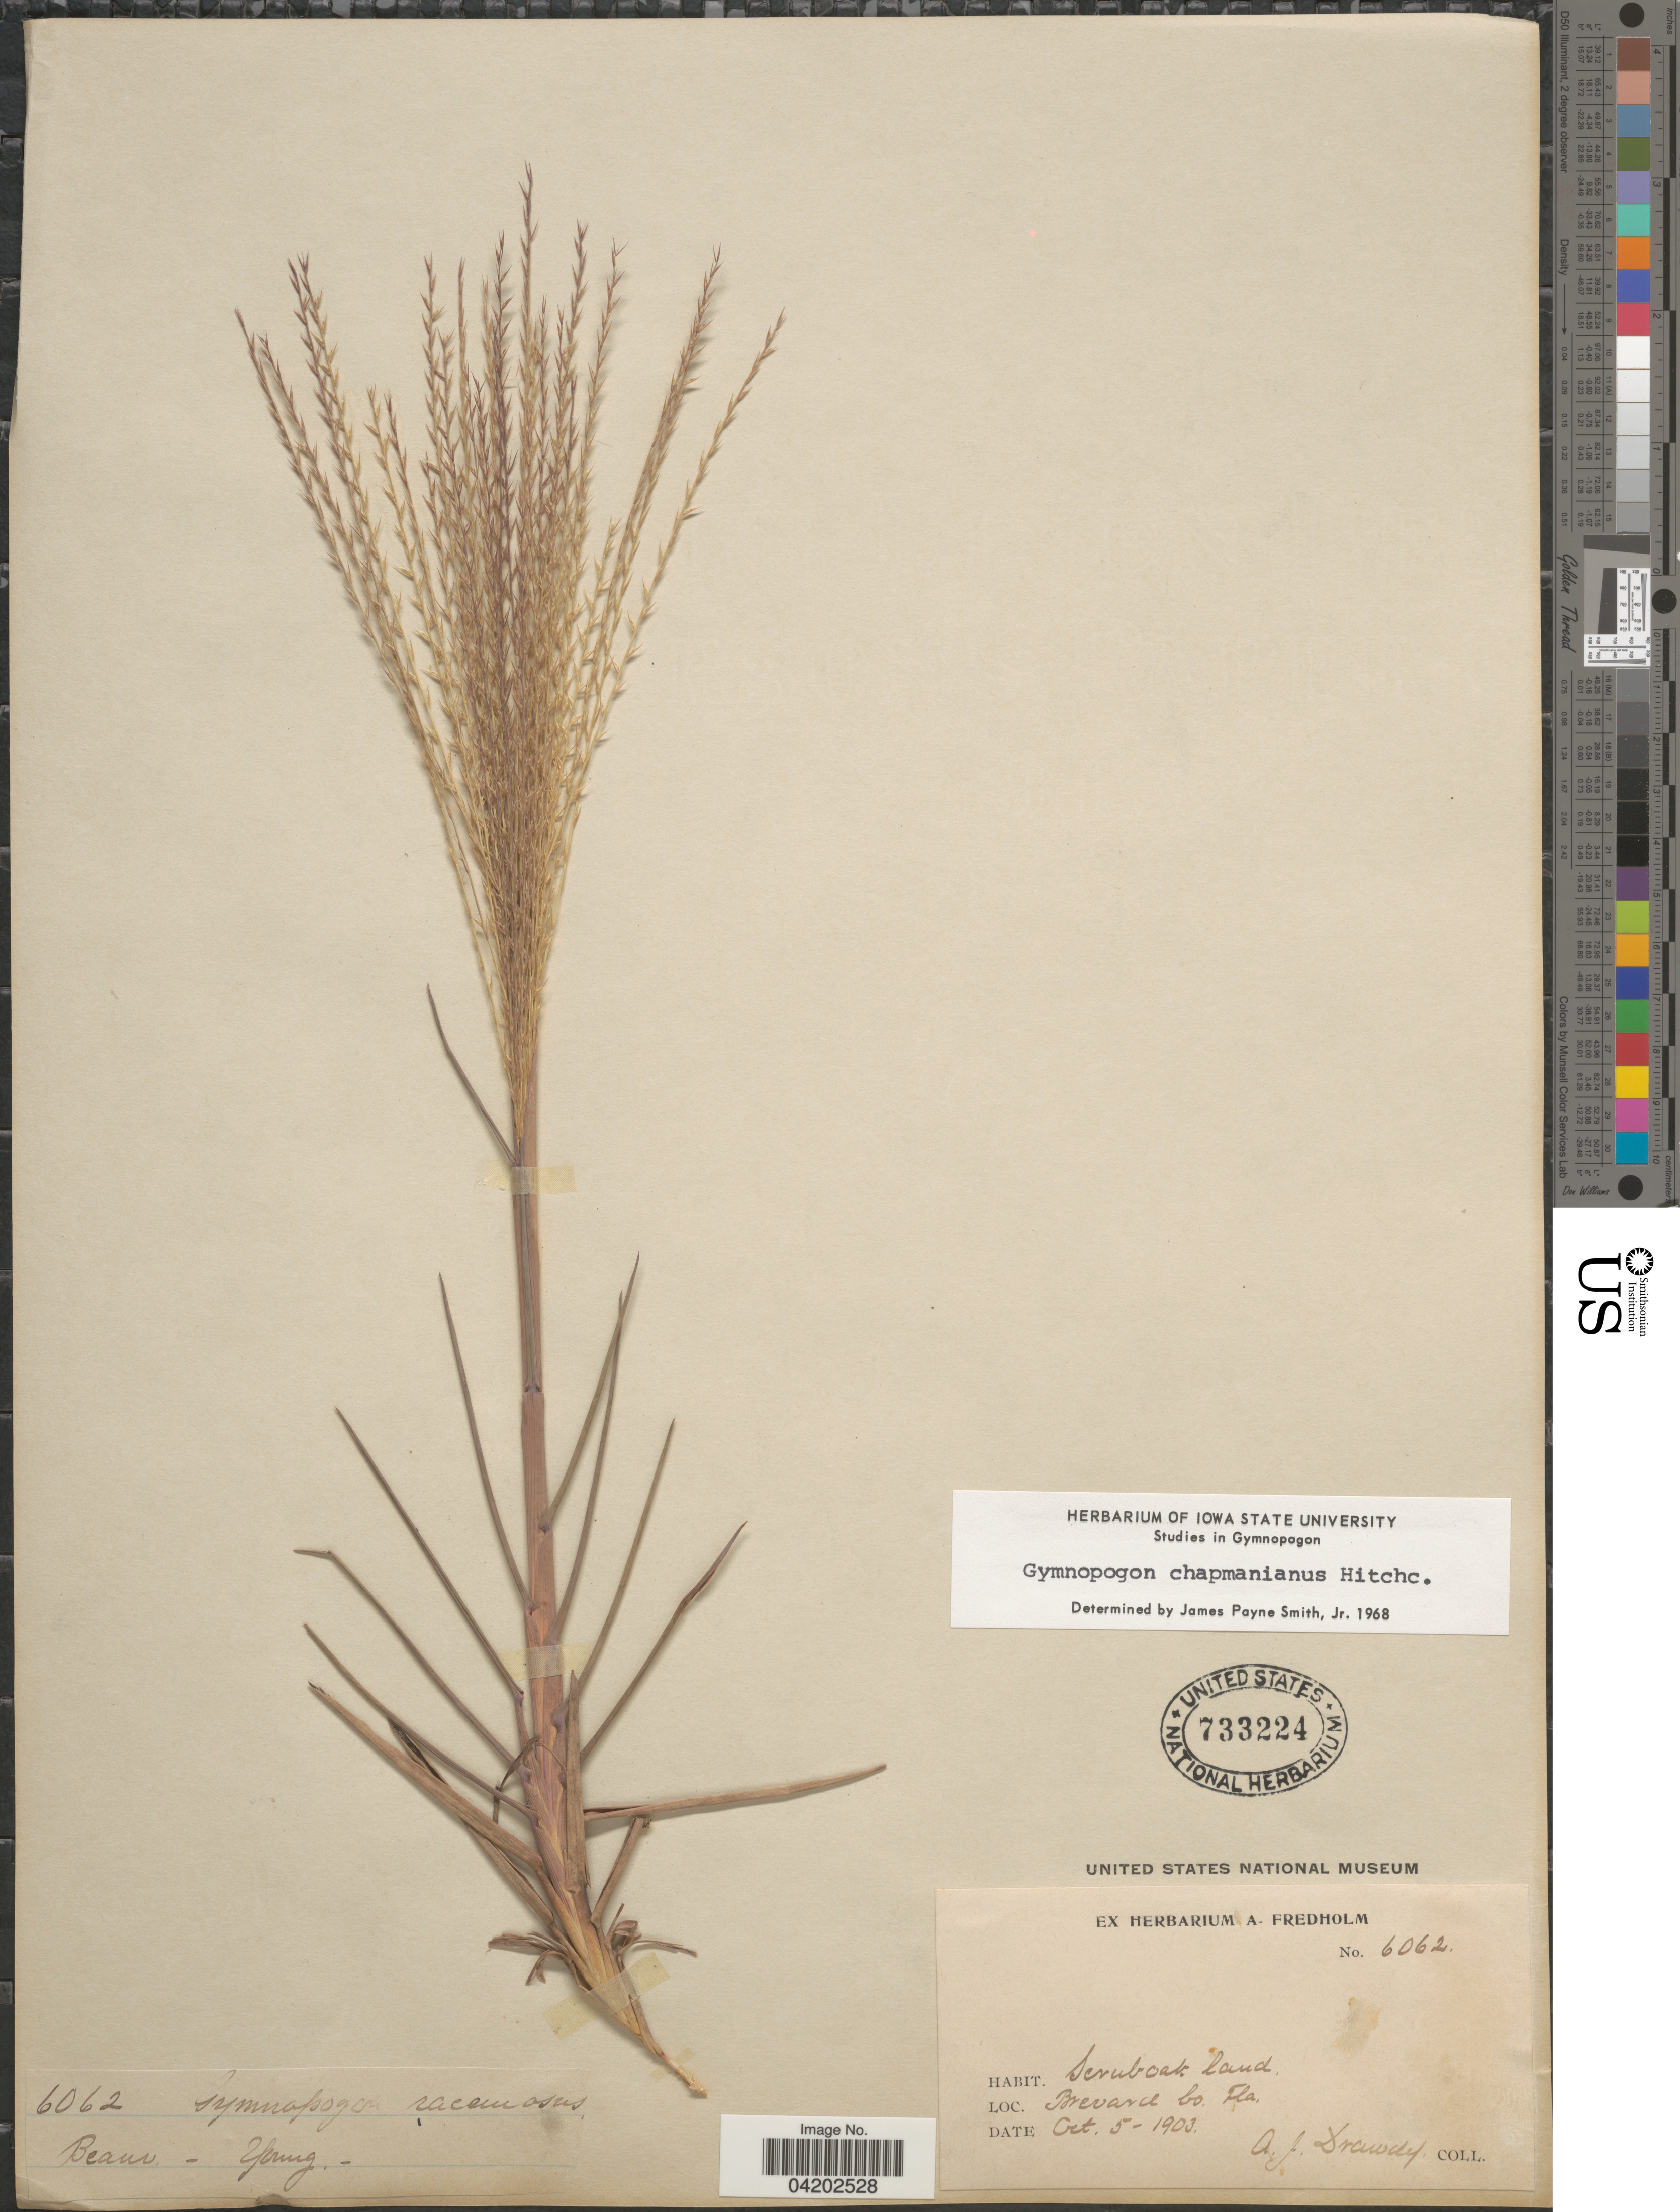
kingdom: Plantae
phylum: Tracheophyta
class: Liliopsida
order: Poales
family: Poaceae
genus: Gymnopogon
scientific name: Gymnopogon chapmanianum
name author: Hitchc.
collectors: A. Drawdy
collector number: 6062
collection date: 1903-10-05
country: United States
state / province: Florida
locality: Brevard Co.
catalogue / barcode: US 733224